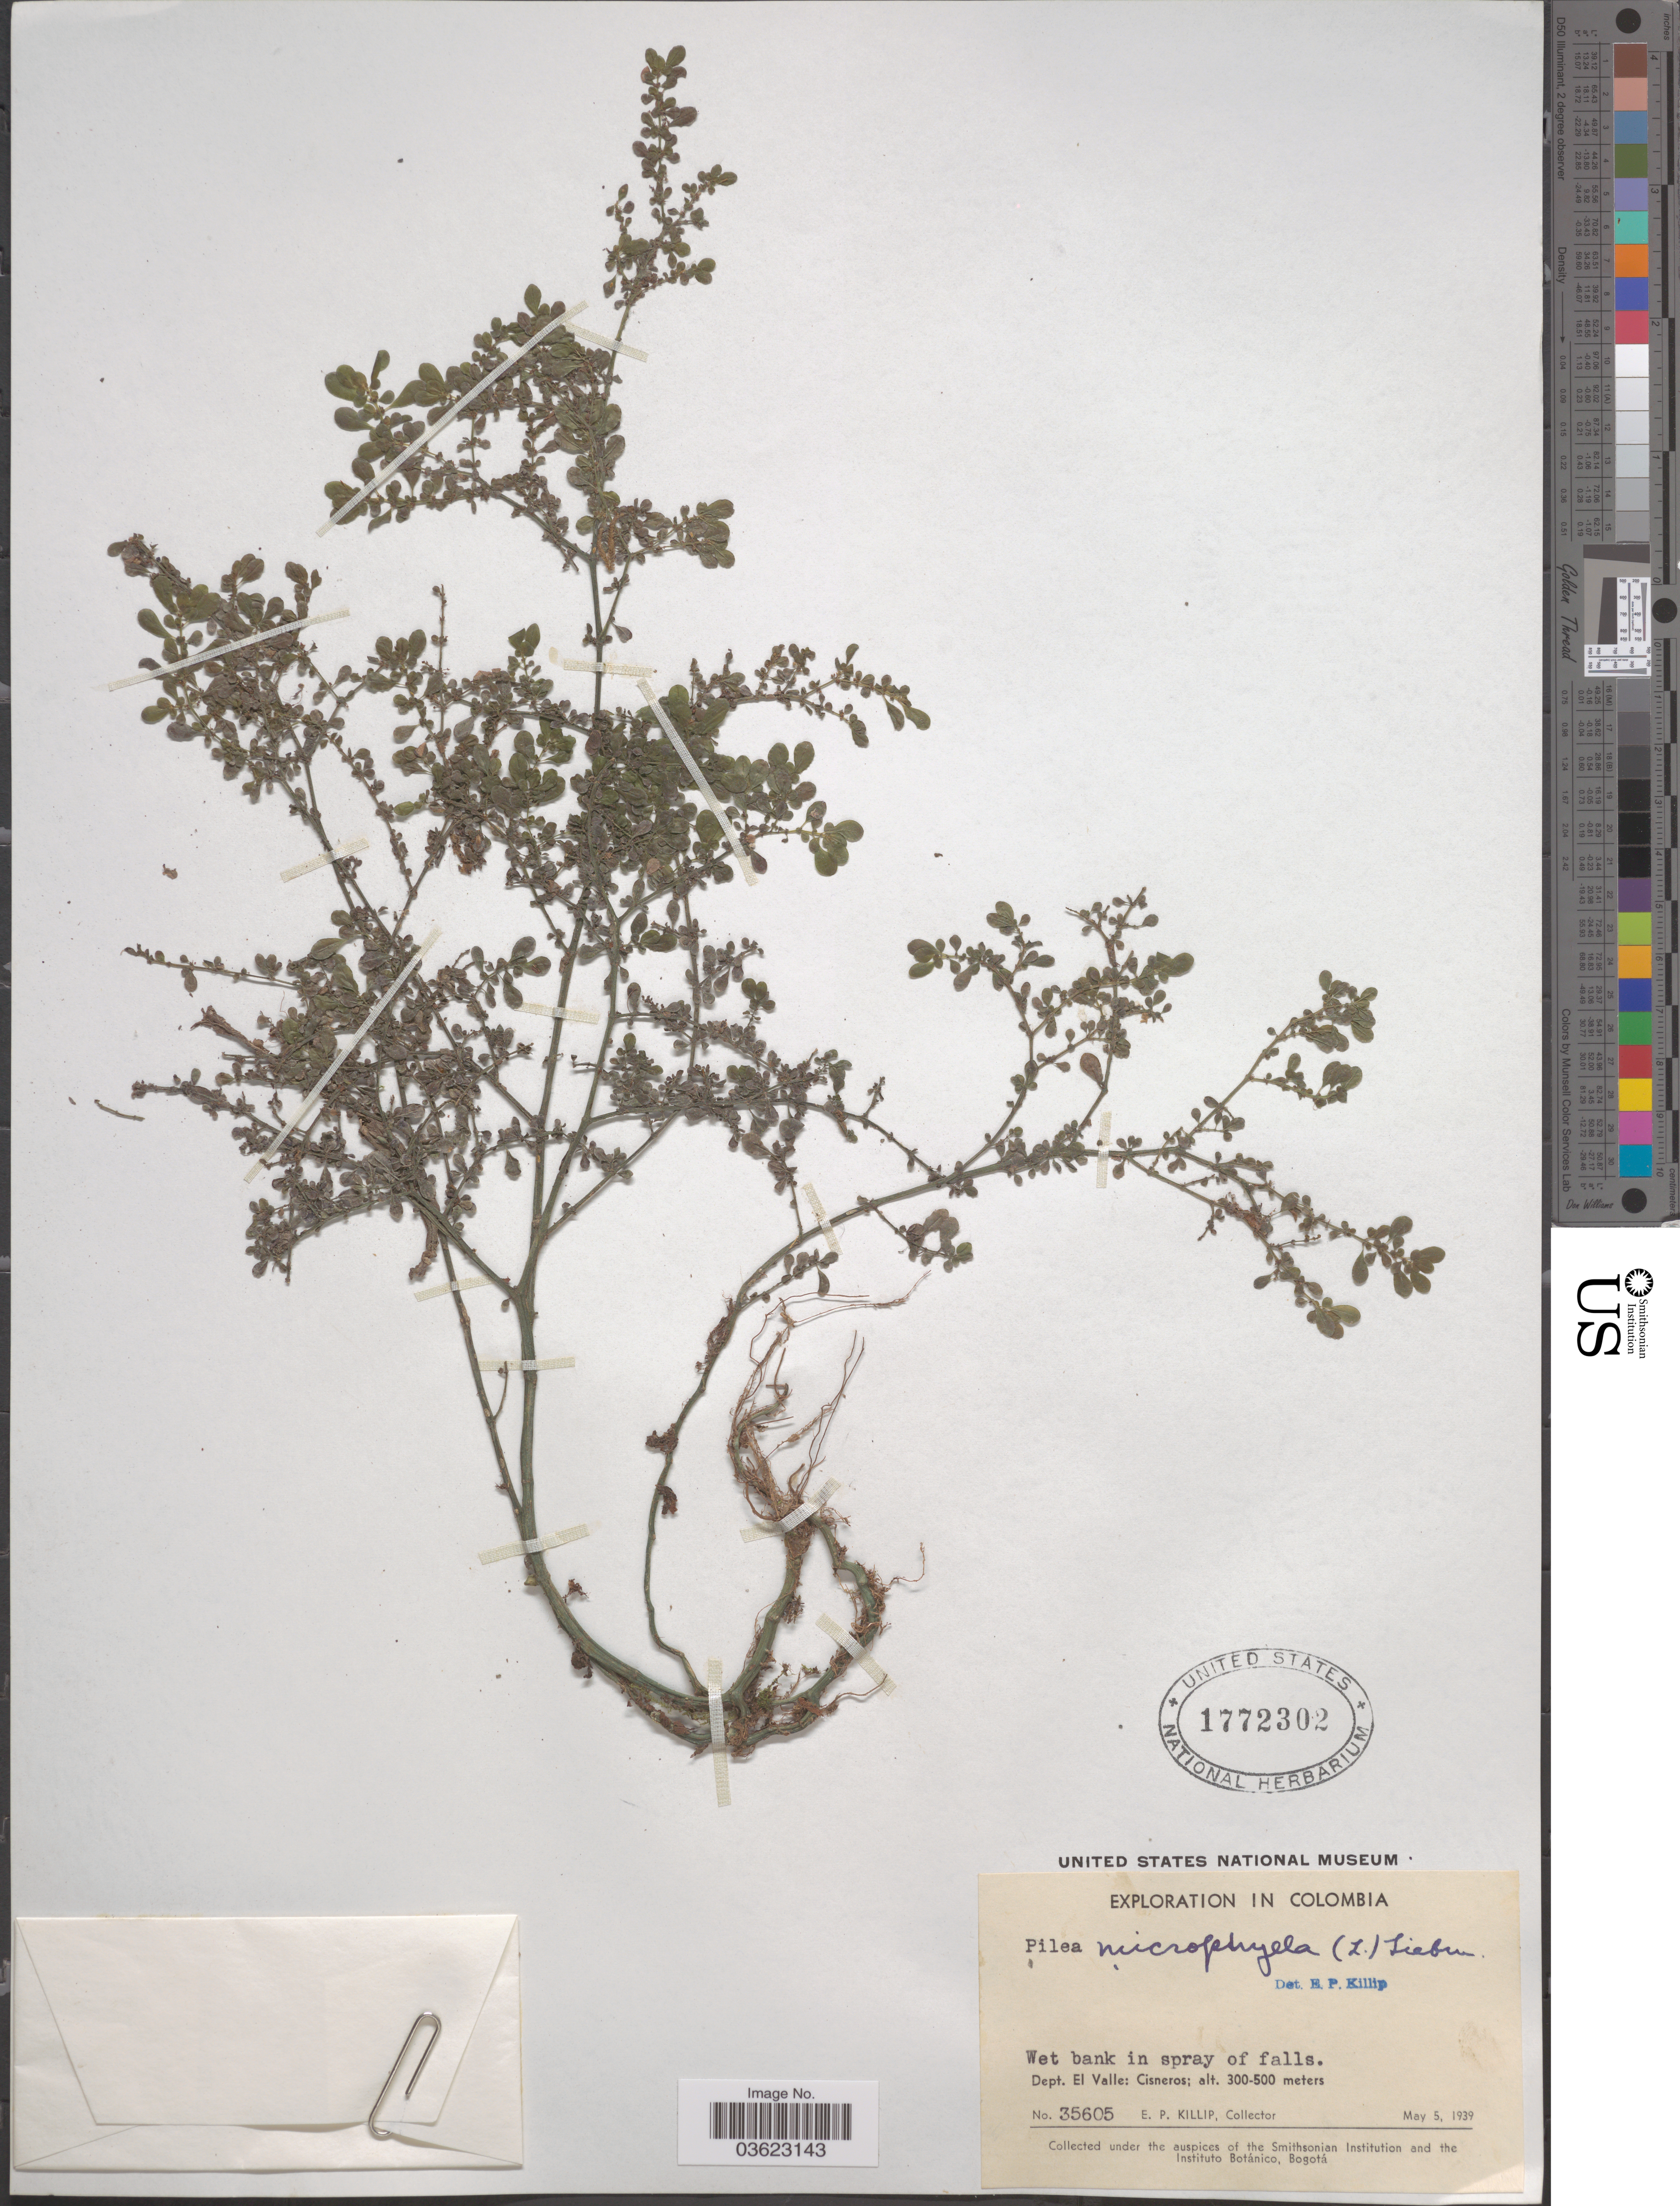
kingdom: Plantae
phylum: Tracheophyta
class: Magnoliopsida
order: Rosales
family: Urticaceae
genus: Pilea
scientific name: Pilea microphylla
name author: (L.) Liebm.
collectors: E. P. Killip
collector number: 35605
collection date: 1939-05-05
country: Colombia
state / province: Valle del Cauca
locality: Dept. El Valle: Cisneros.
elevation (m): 300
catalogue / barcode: US 1772302